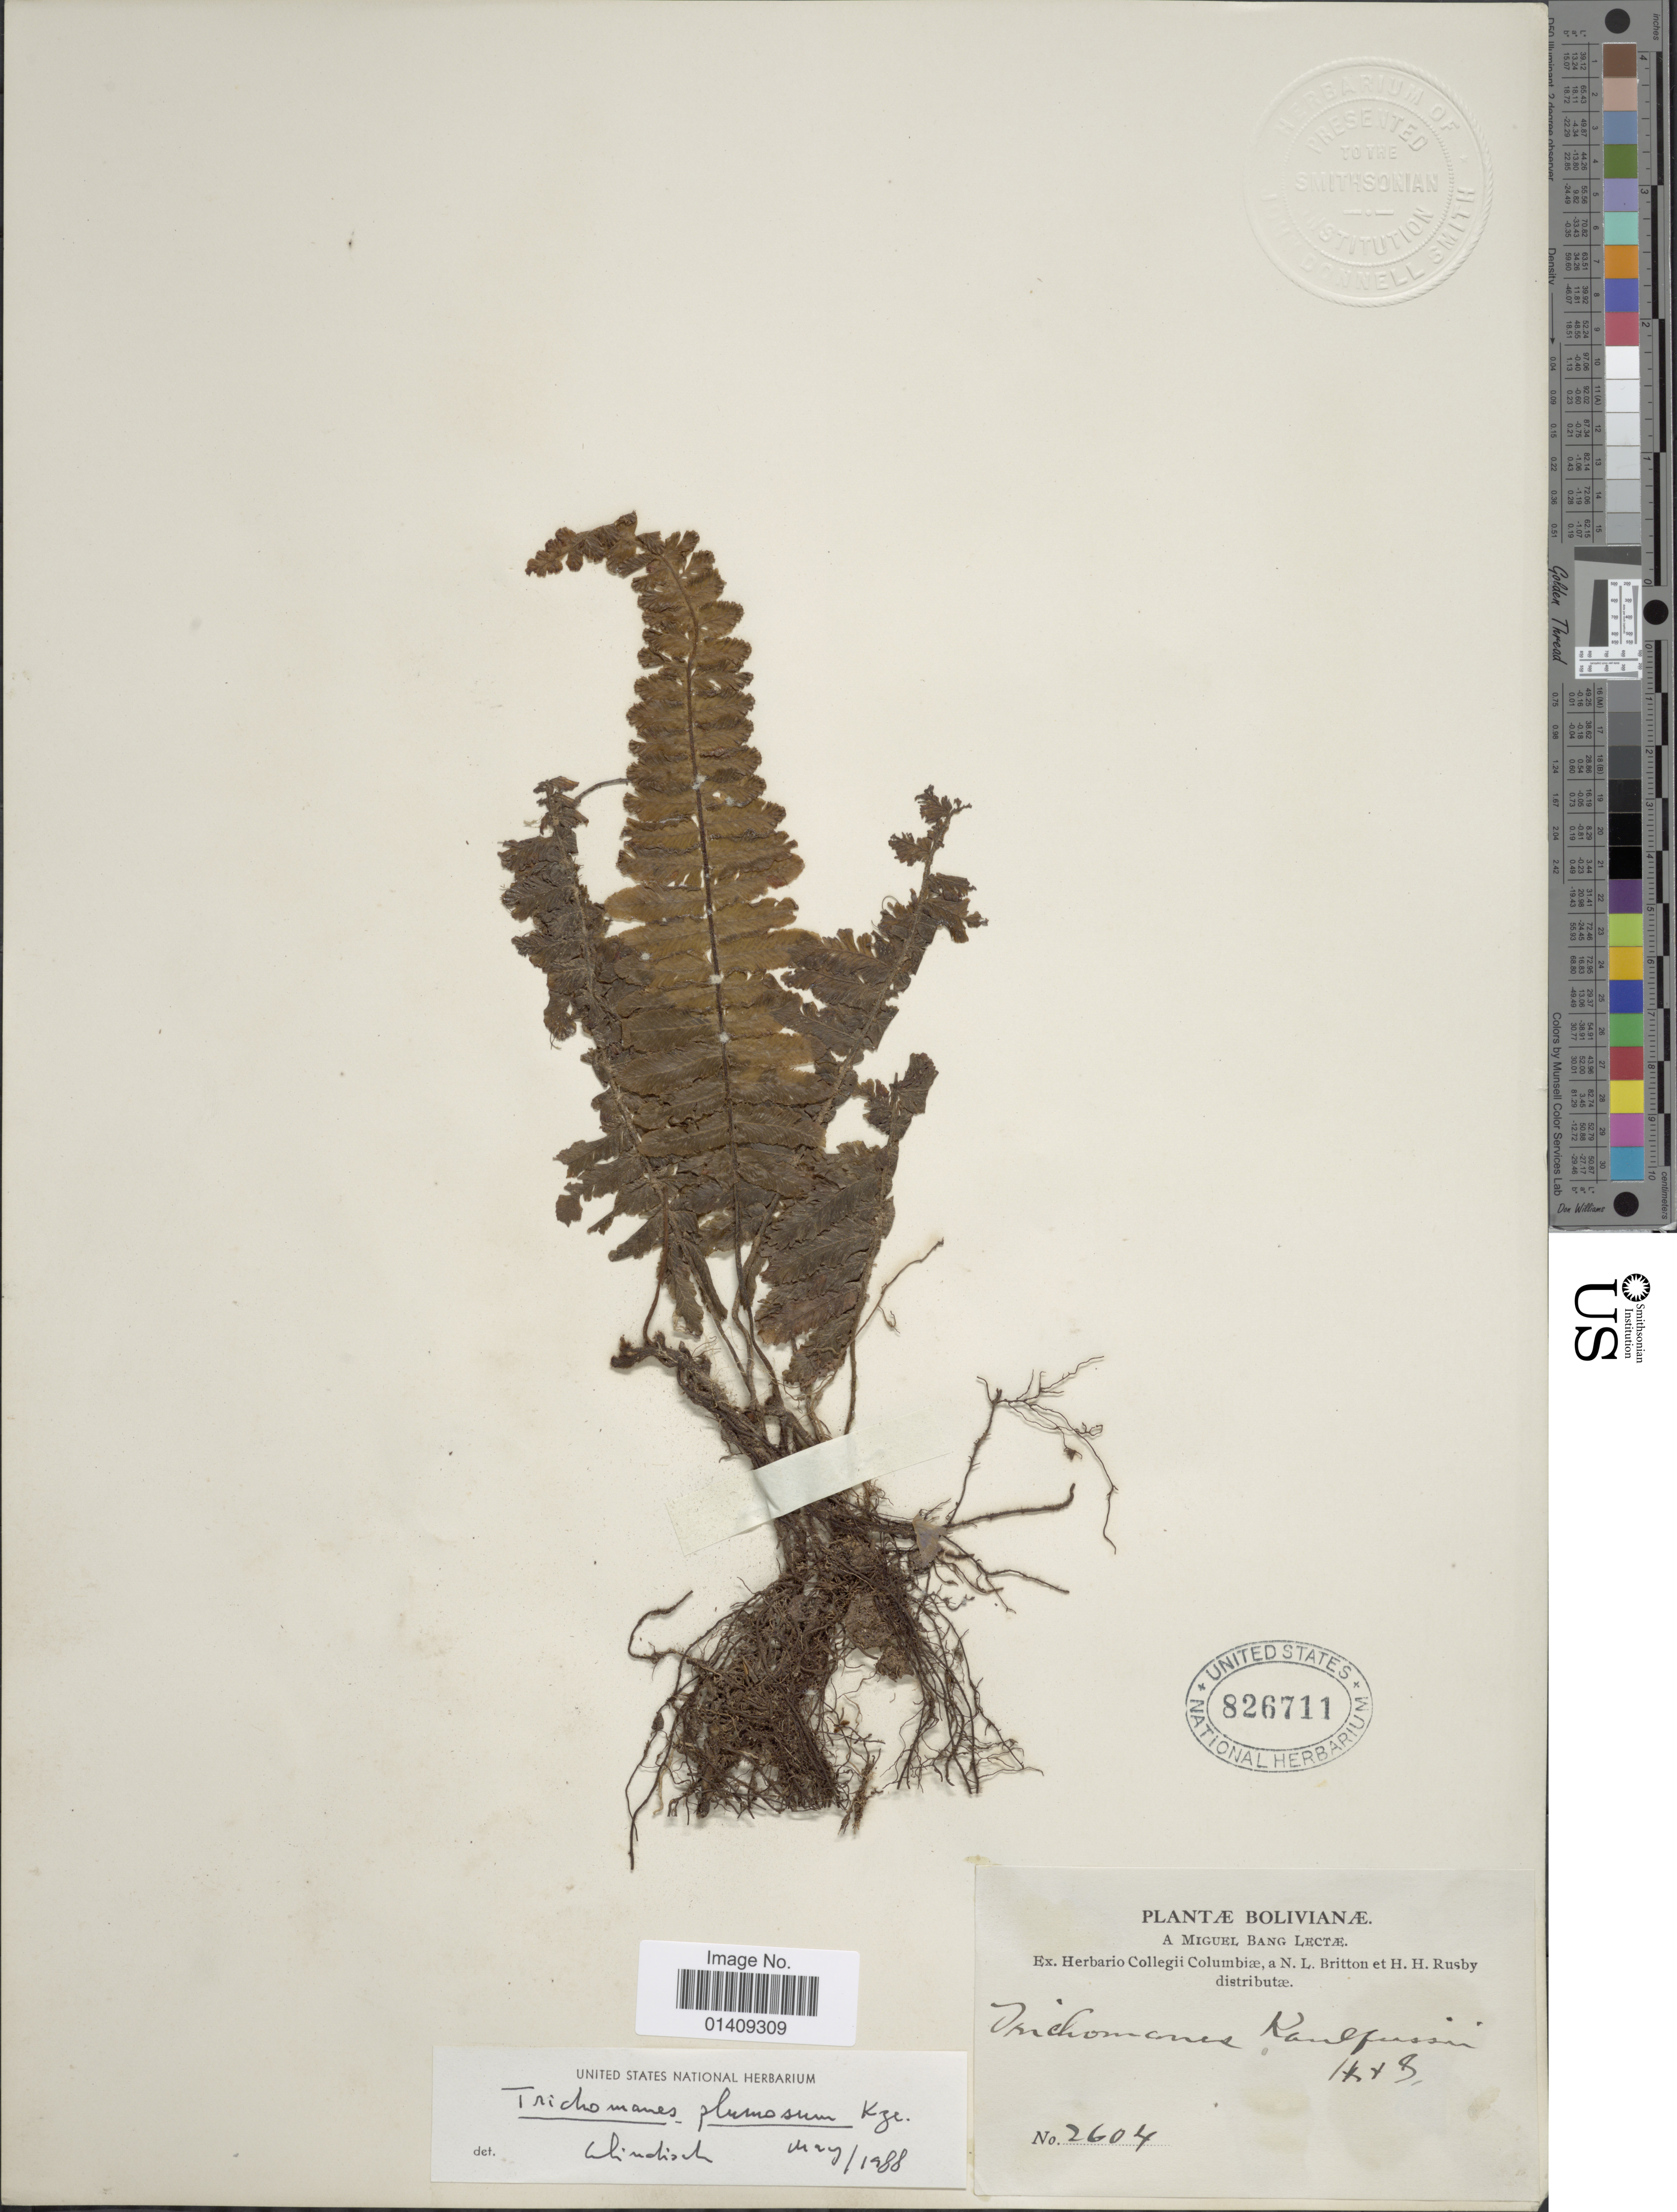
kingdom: Plantae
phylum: Tracheophyta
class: Polypodiopsida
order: Hymenophyllales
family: Hymenophyllaceae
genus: Trichomanes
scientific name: Trichomanes plumosum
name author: Kunze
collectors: M. Bang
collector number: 2604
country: Bolivia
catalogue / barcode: US 826711